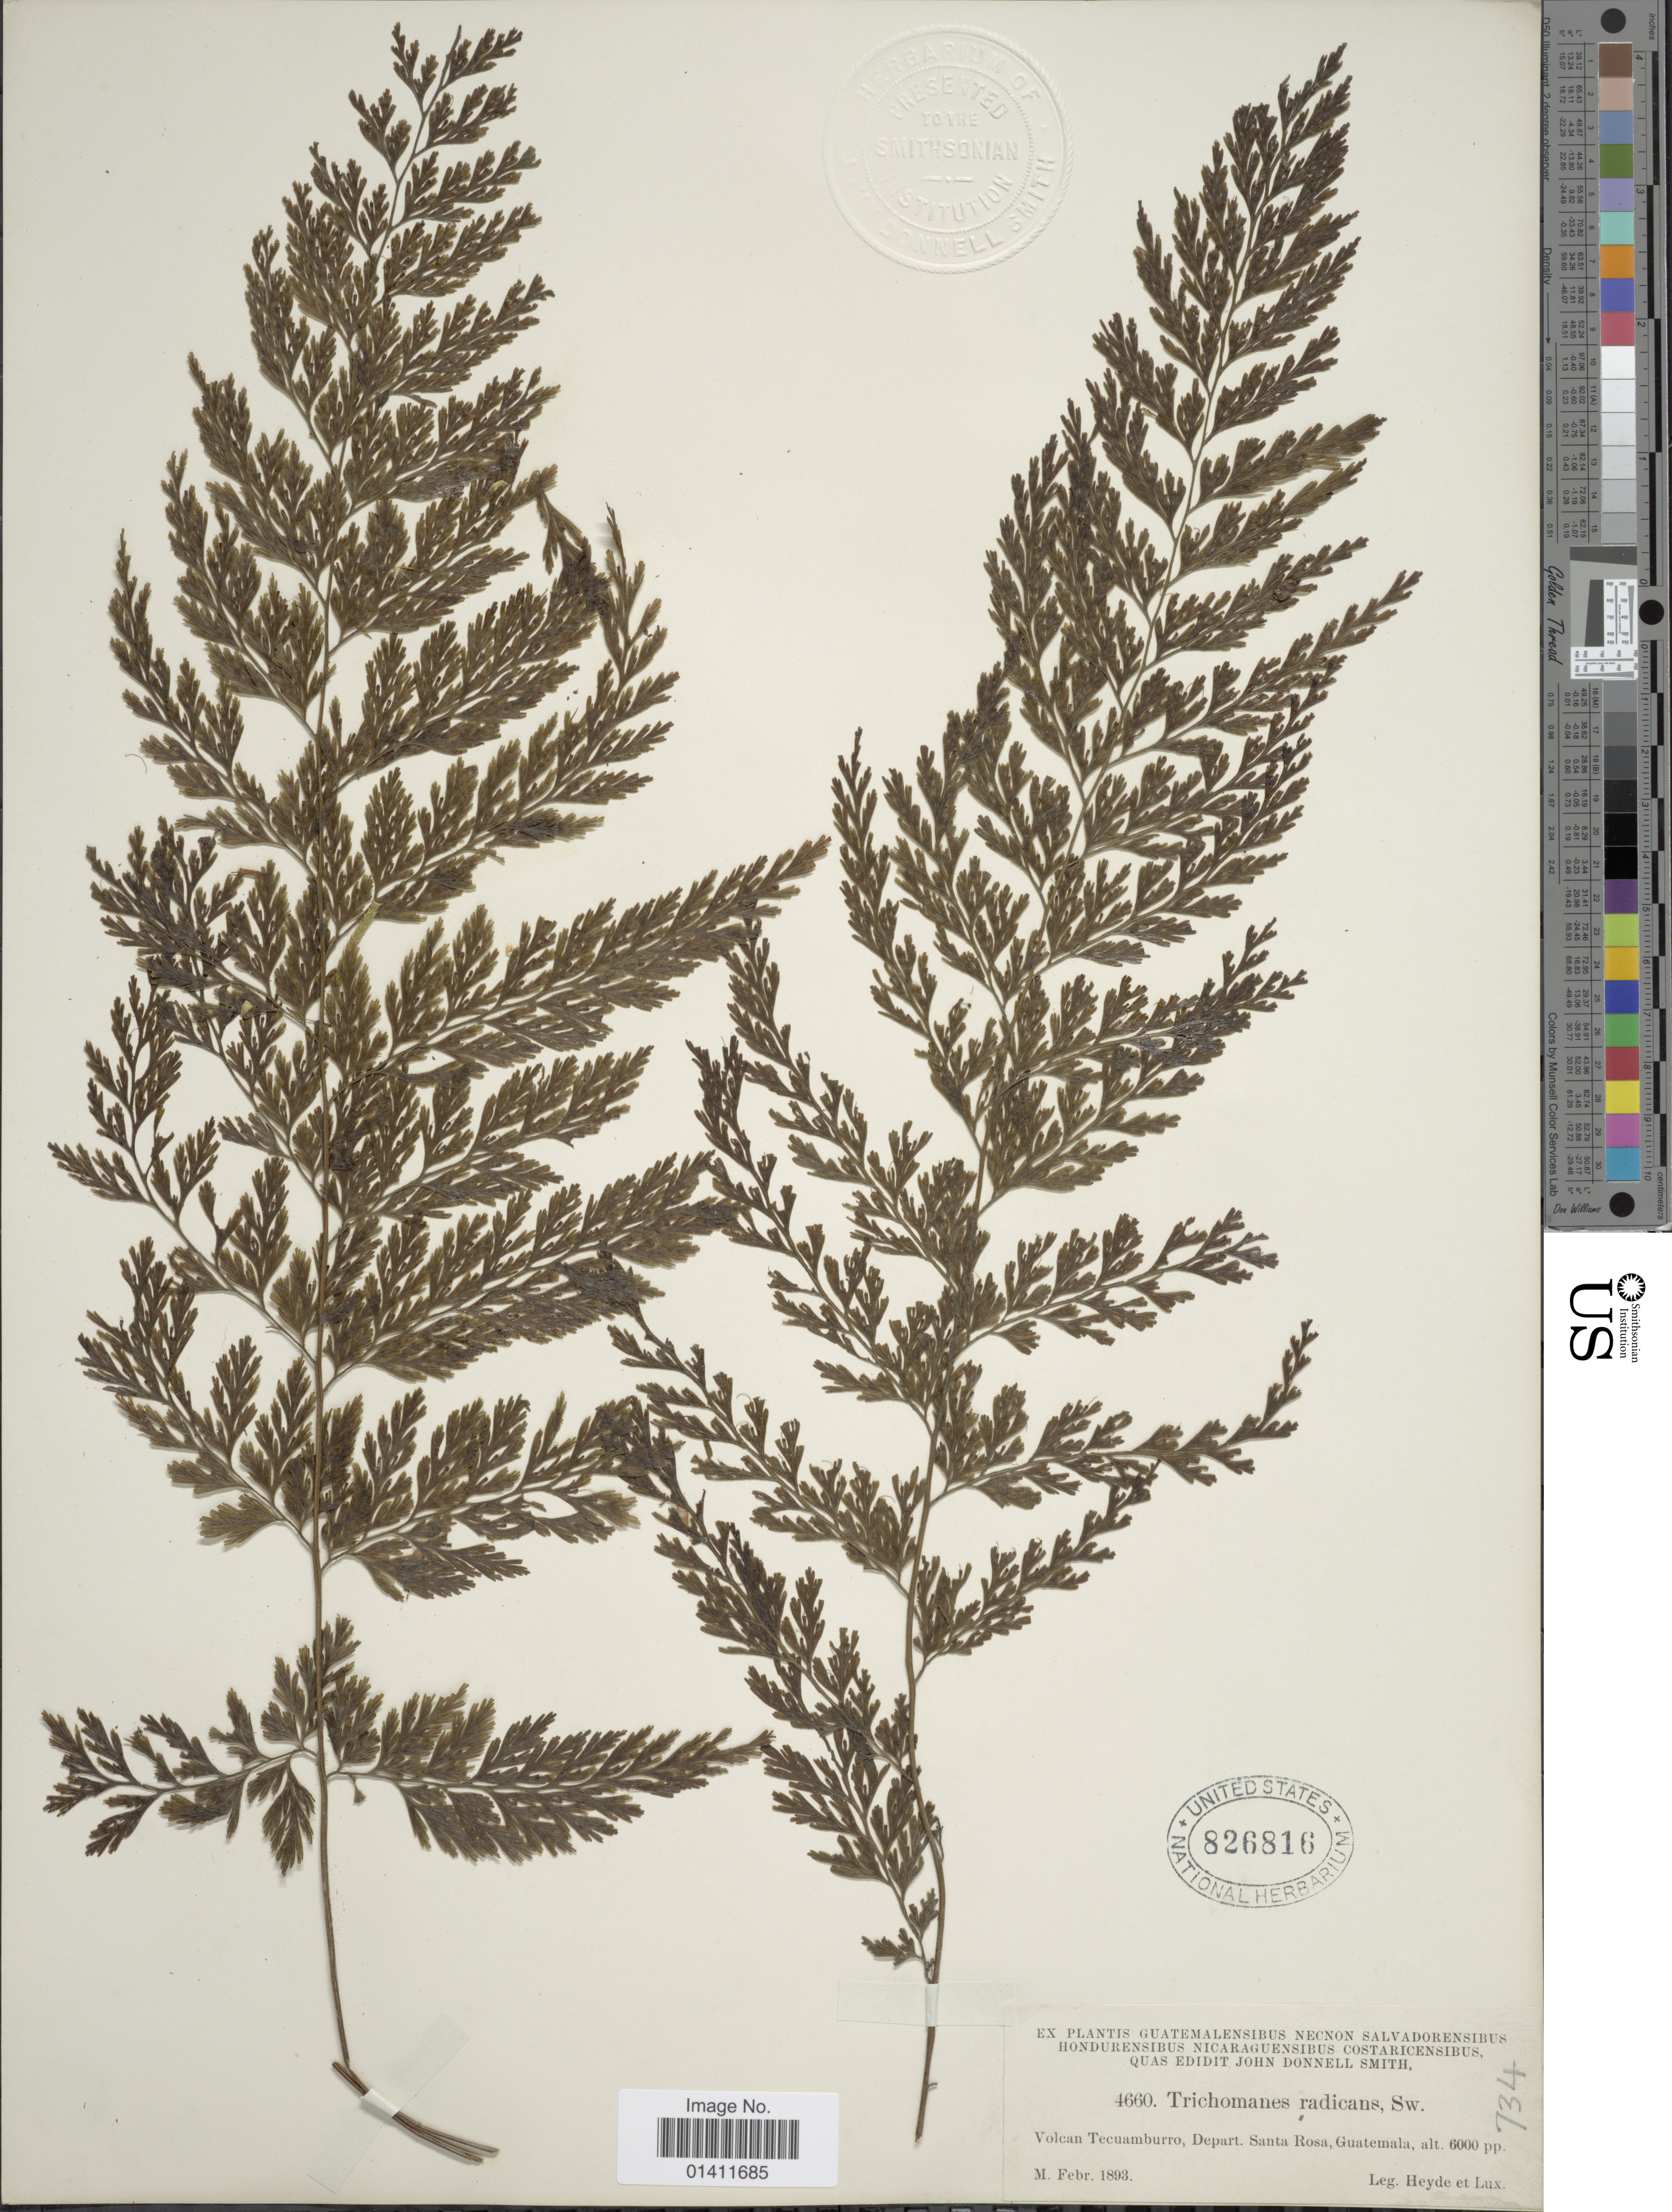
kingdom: Plantae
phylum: Tracheophyta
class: Polypodiopsida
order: Hymenophyllales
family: Hymenophyllaceae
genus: Vandenboschia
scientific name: Vandenboschia radicans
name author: (Sw.) Copel.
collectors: Heyde & Lux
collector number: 4660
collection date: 1893-02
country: Guatemala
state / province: Santa Rosa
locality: Volcan Tecuamburro, Depart. Santa Rosa.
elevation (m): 1829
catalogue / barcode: US 826816